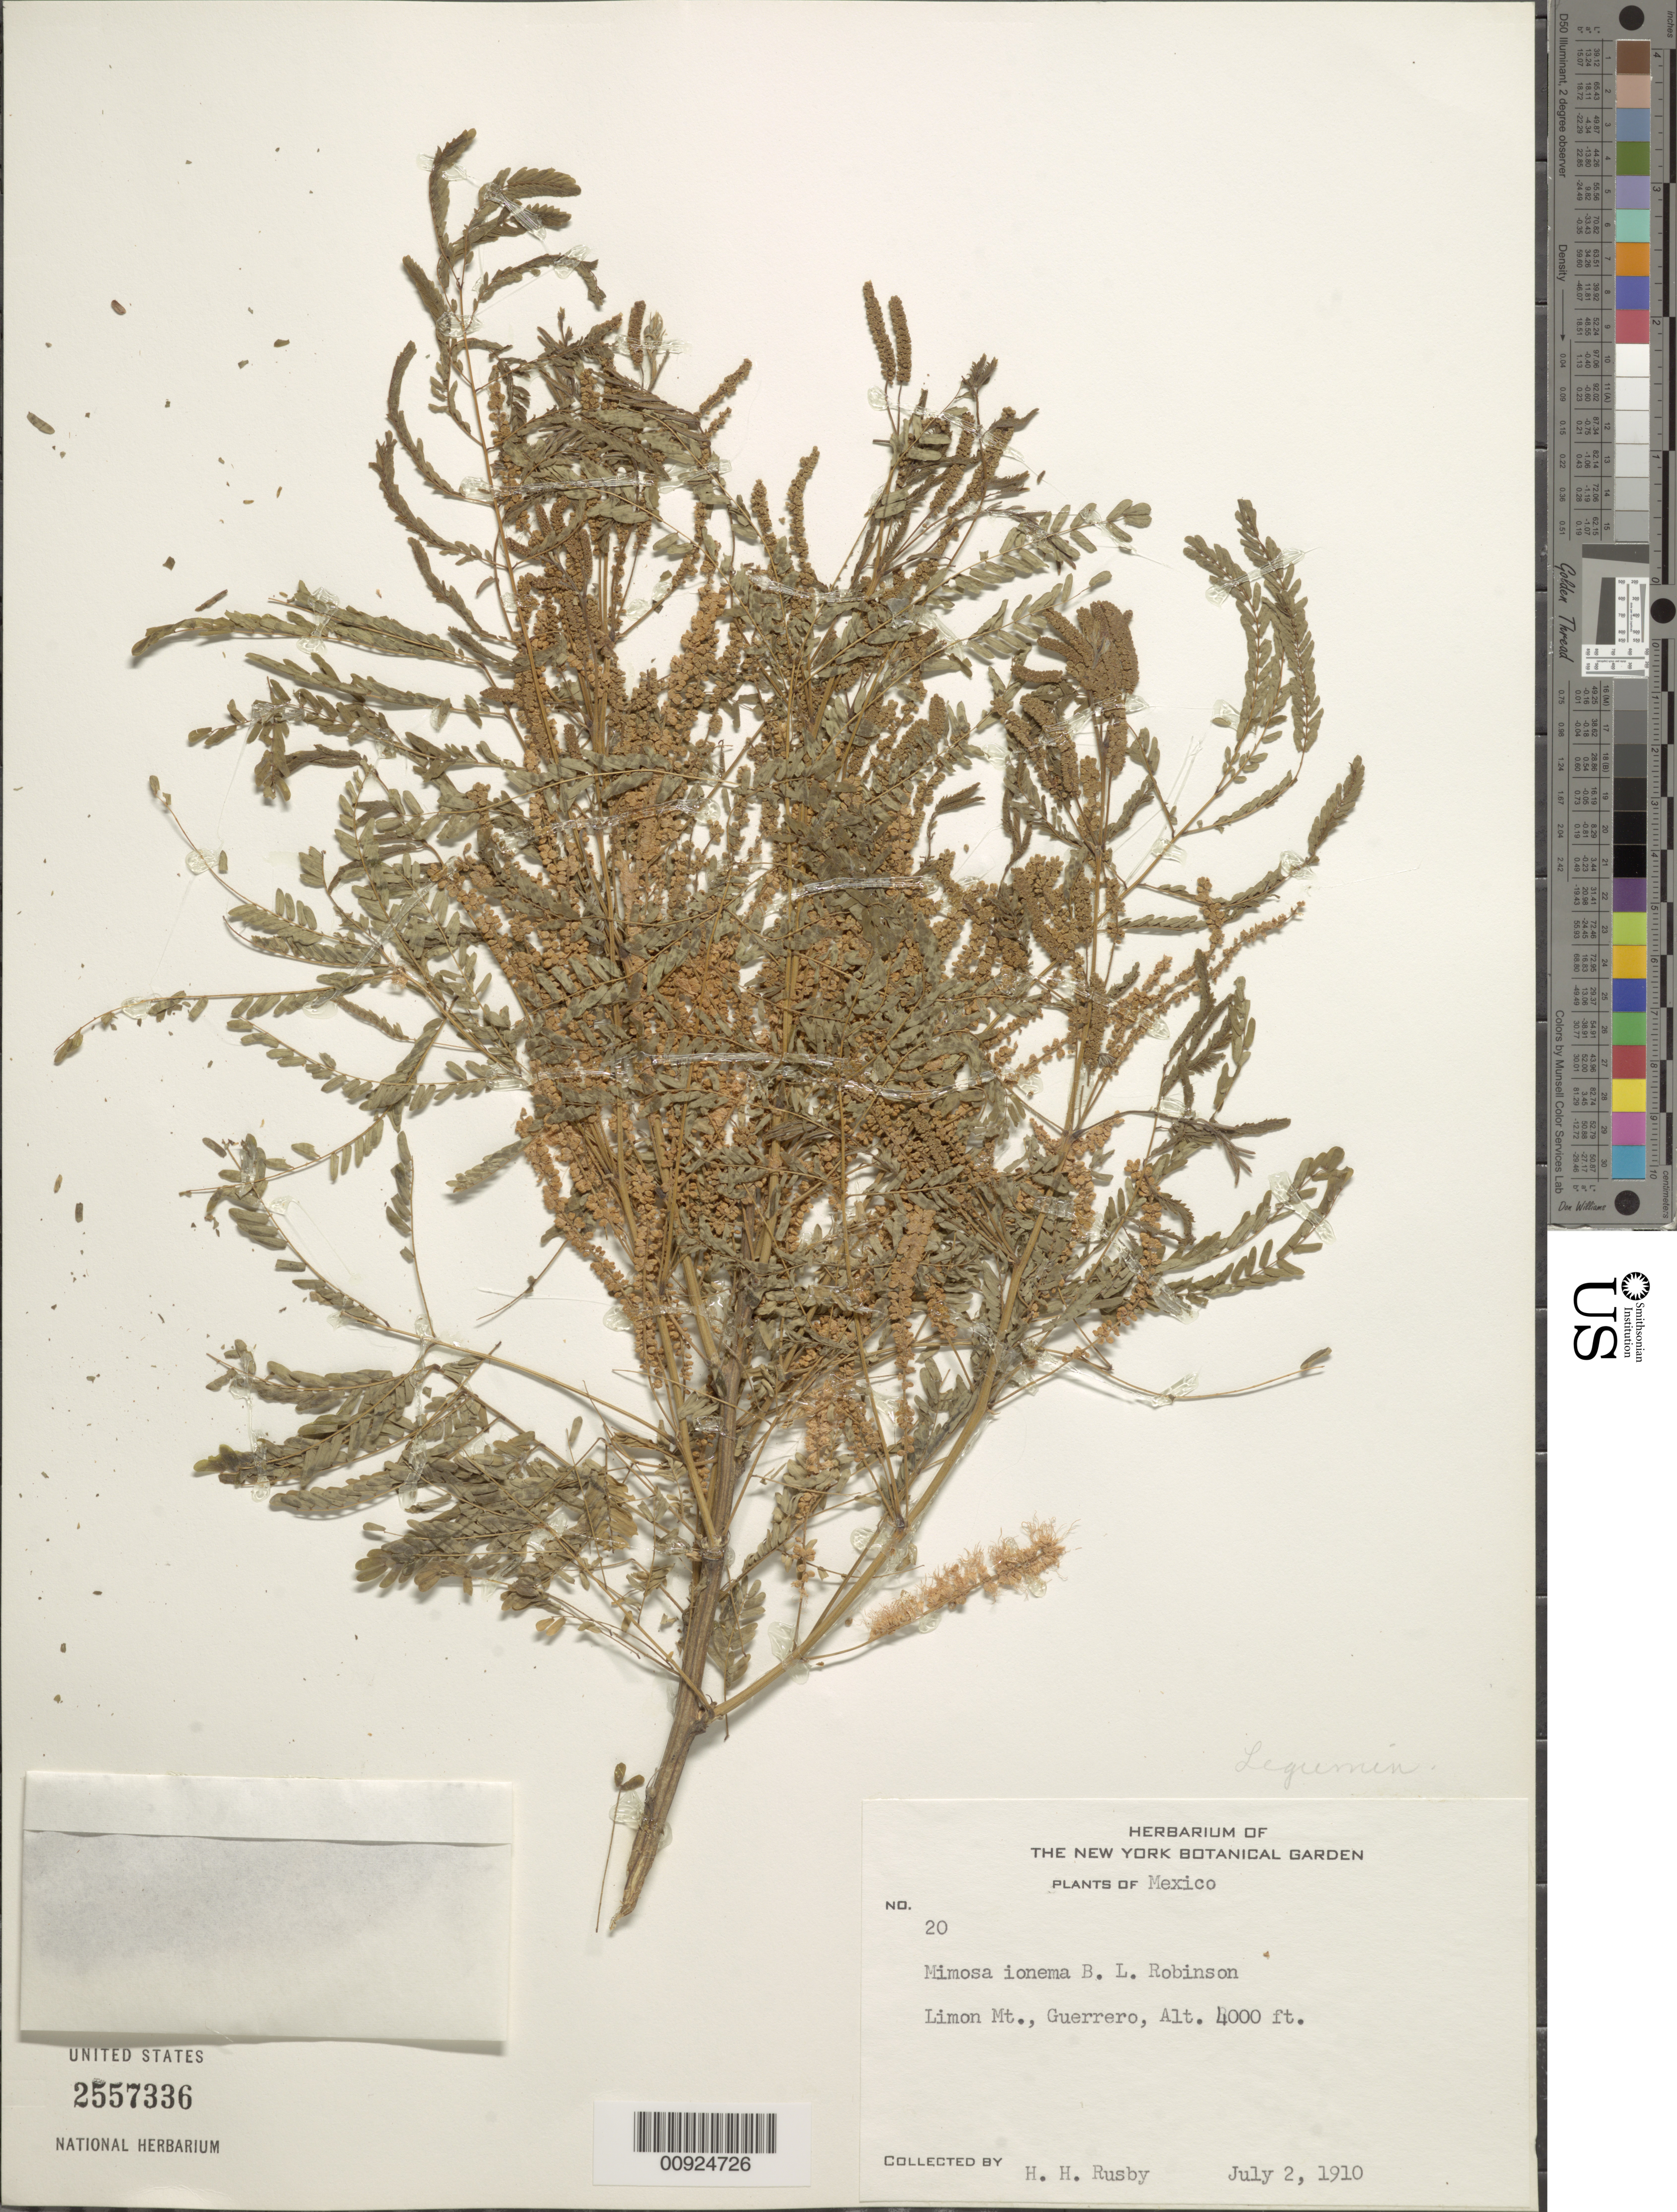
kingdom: Plantae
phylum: Tracheophyta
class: Magnoliopsida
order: Fabales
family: Fabaceae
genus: Mimosa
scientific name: Mimosa ionema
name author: B.L. Rob.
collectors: H. H. Rusby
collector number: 20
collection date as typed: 02 Jul 1910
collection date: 1910-07-02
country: Mexico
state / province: Guerrero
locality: Limon Mt., Guerrero.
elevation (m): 1219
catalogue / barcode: US 2557336